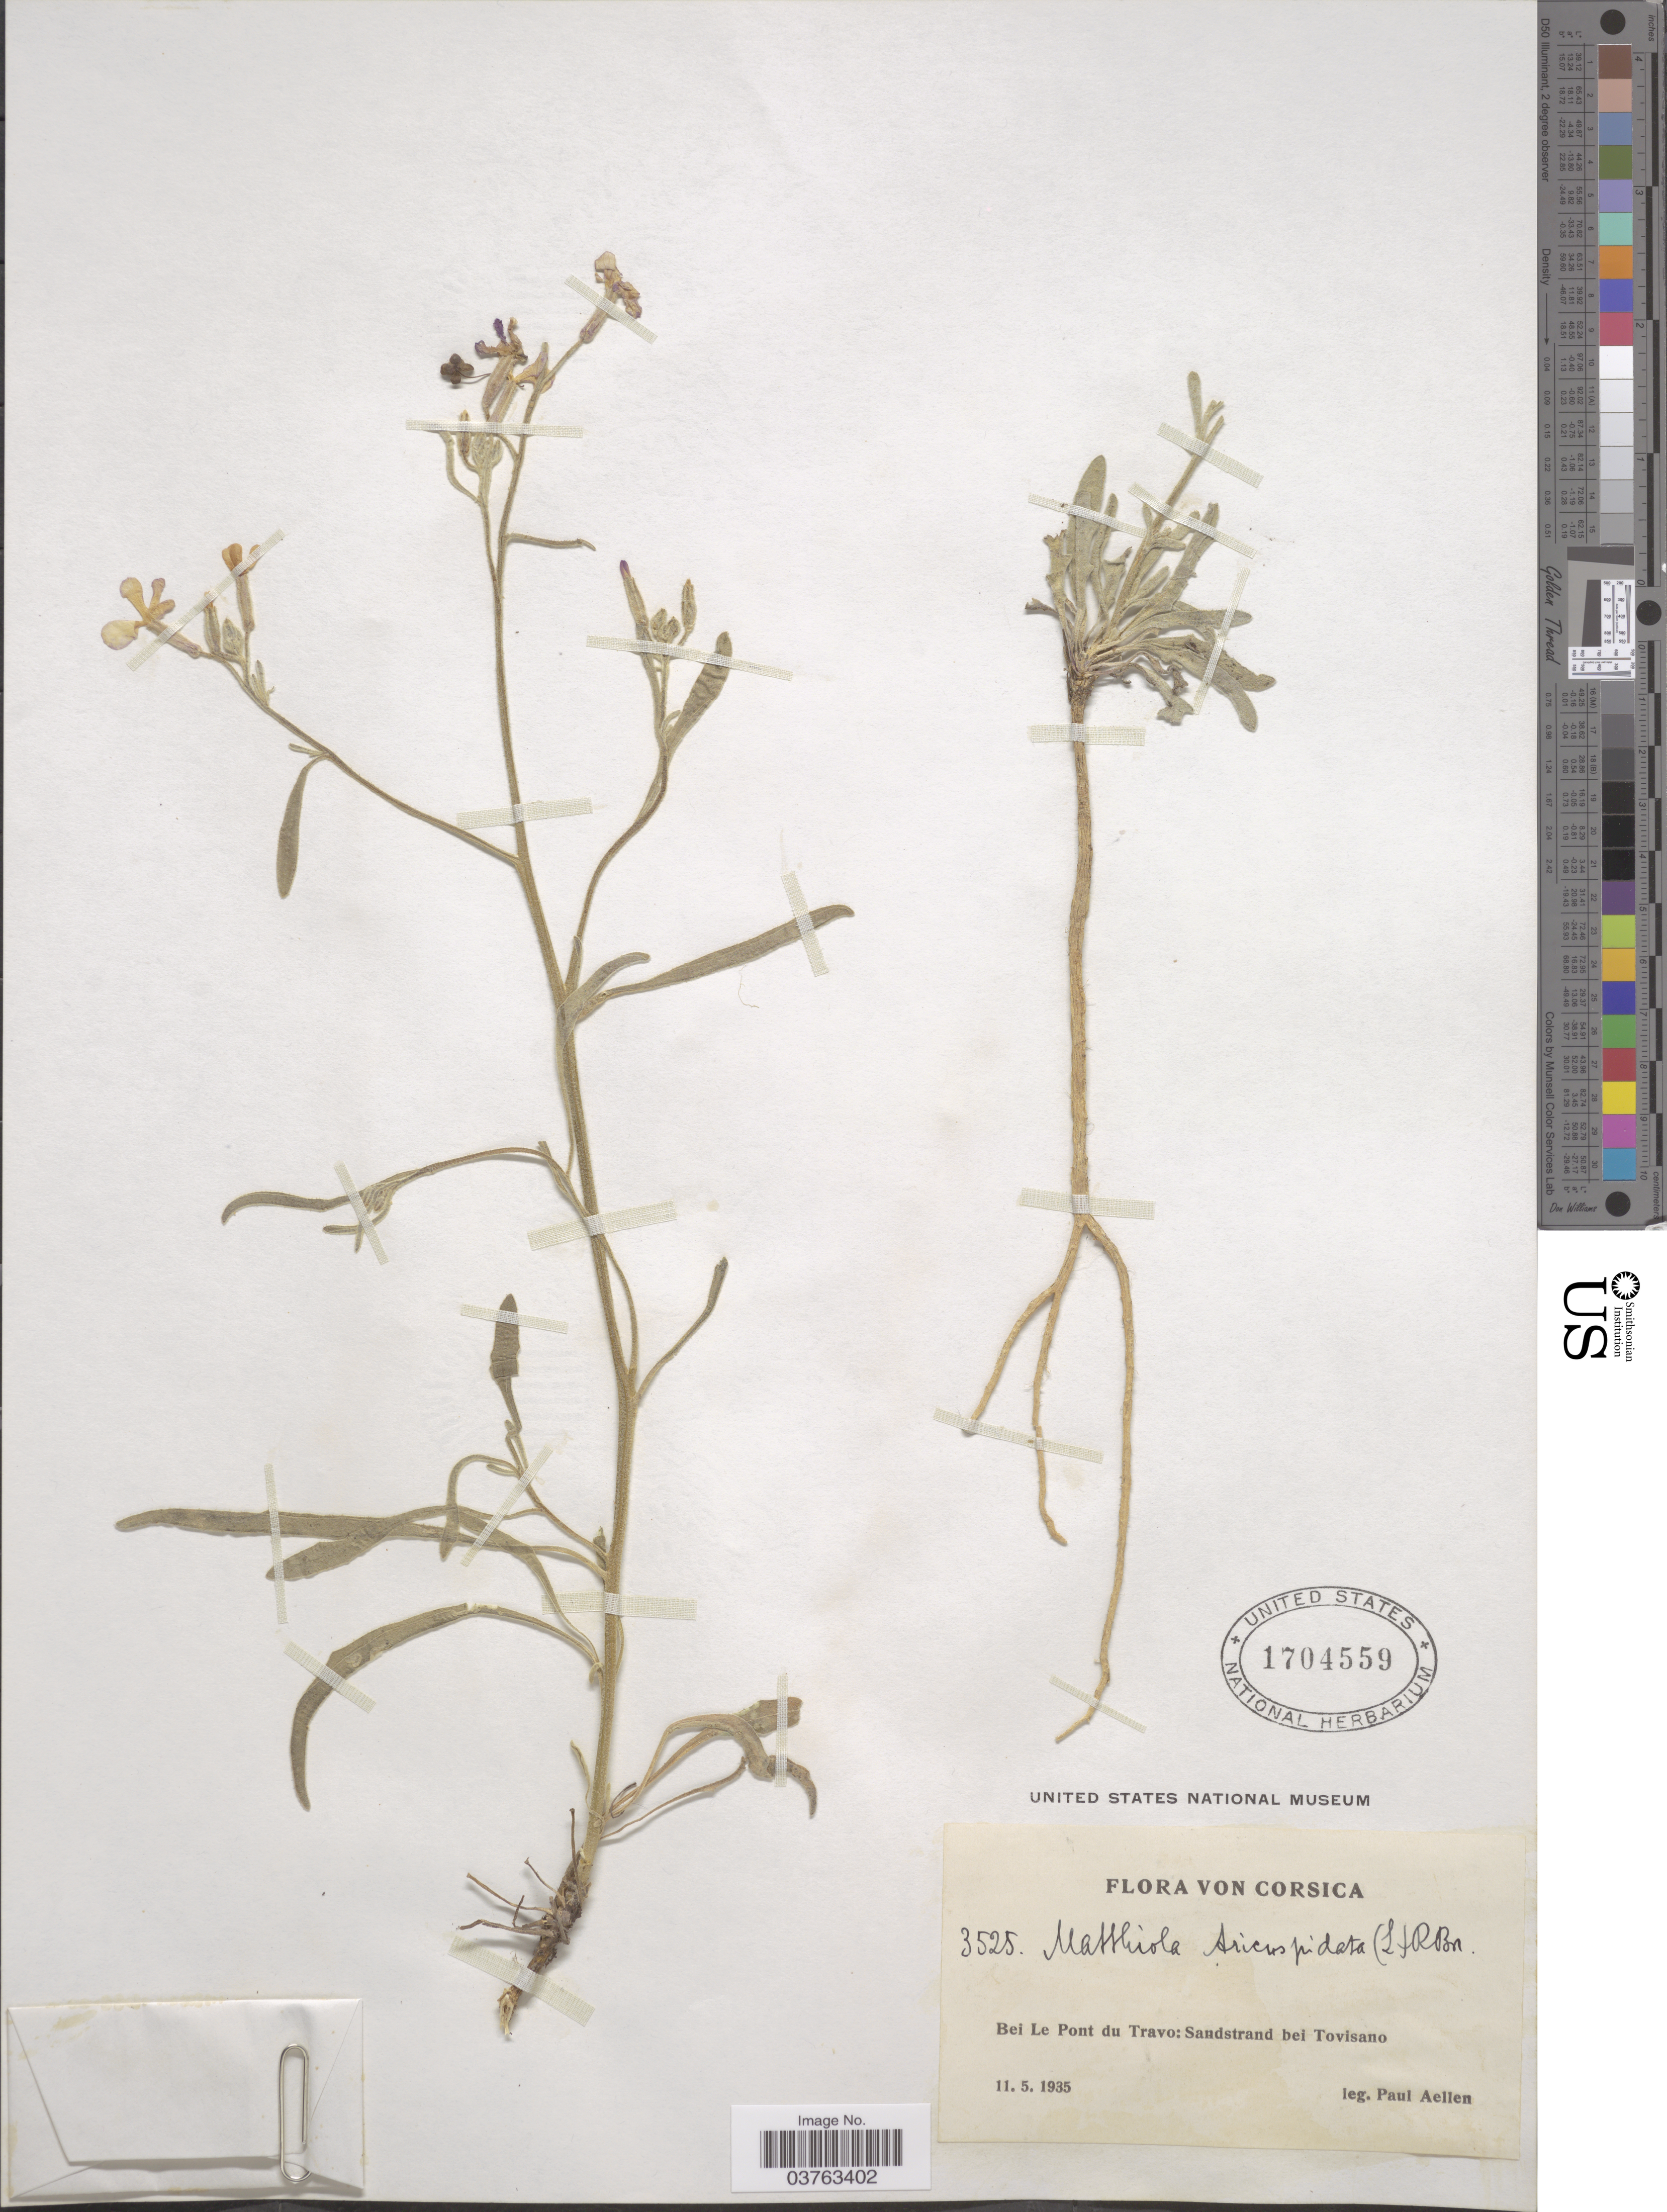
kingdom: Plantae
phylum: Tracheophyta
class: Magnoliopsida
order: Brassicales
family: Brassicaceae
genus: Matthiola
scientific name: Matthiola tricuspidata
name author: (L.) W.T. Aiton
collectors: P. Aellen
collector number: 3525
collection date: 1935-05-11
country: France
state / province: Corsica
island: Corse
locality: Bei Le Pont du Travo: Sandstrand bei Tovisano.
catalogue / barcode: US 1704559